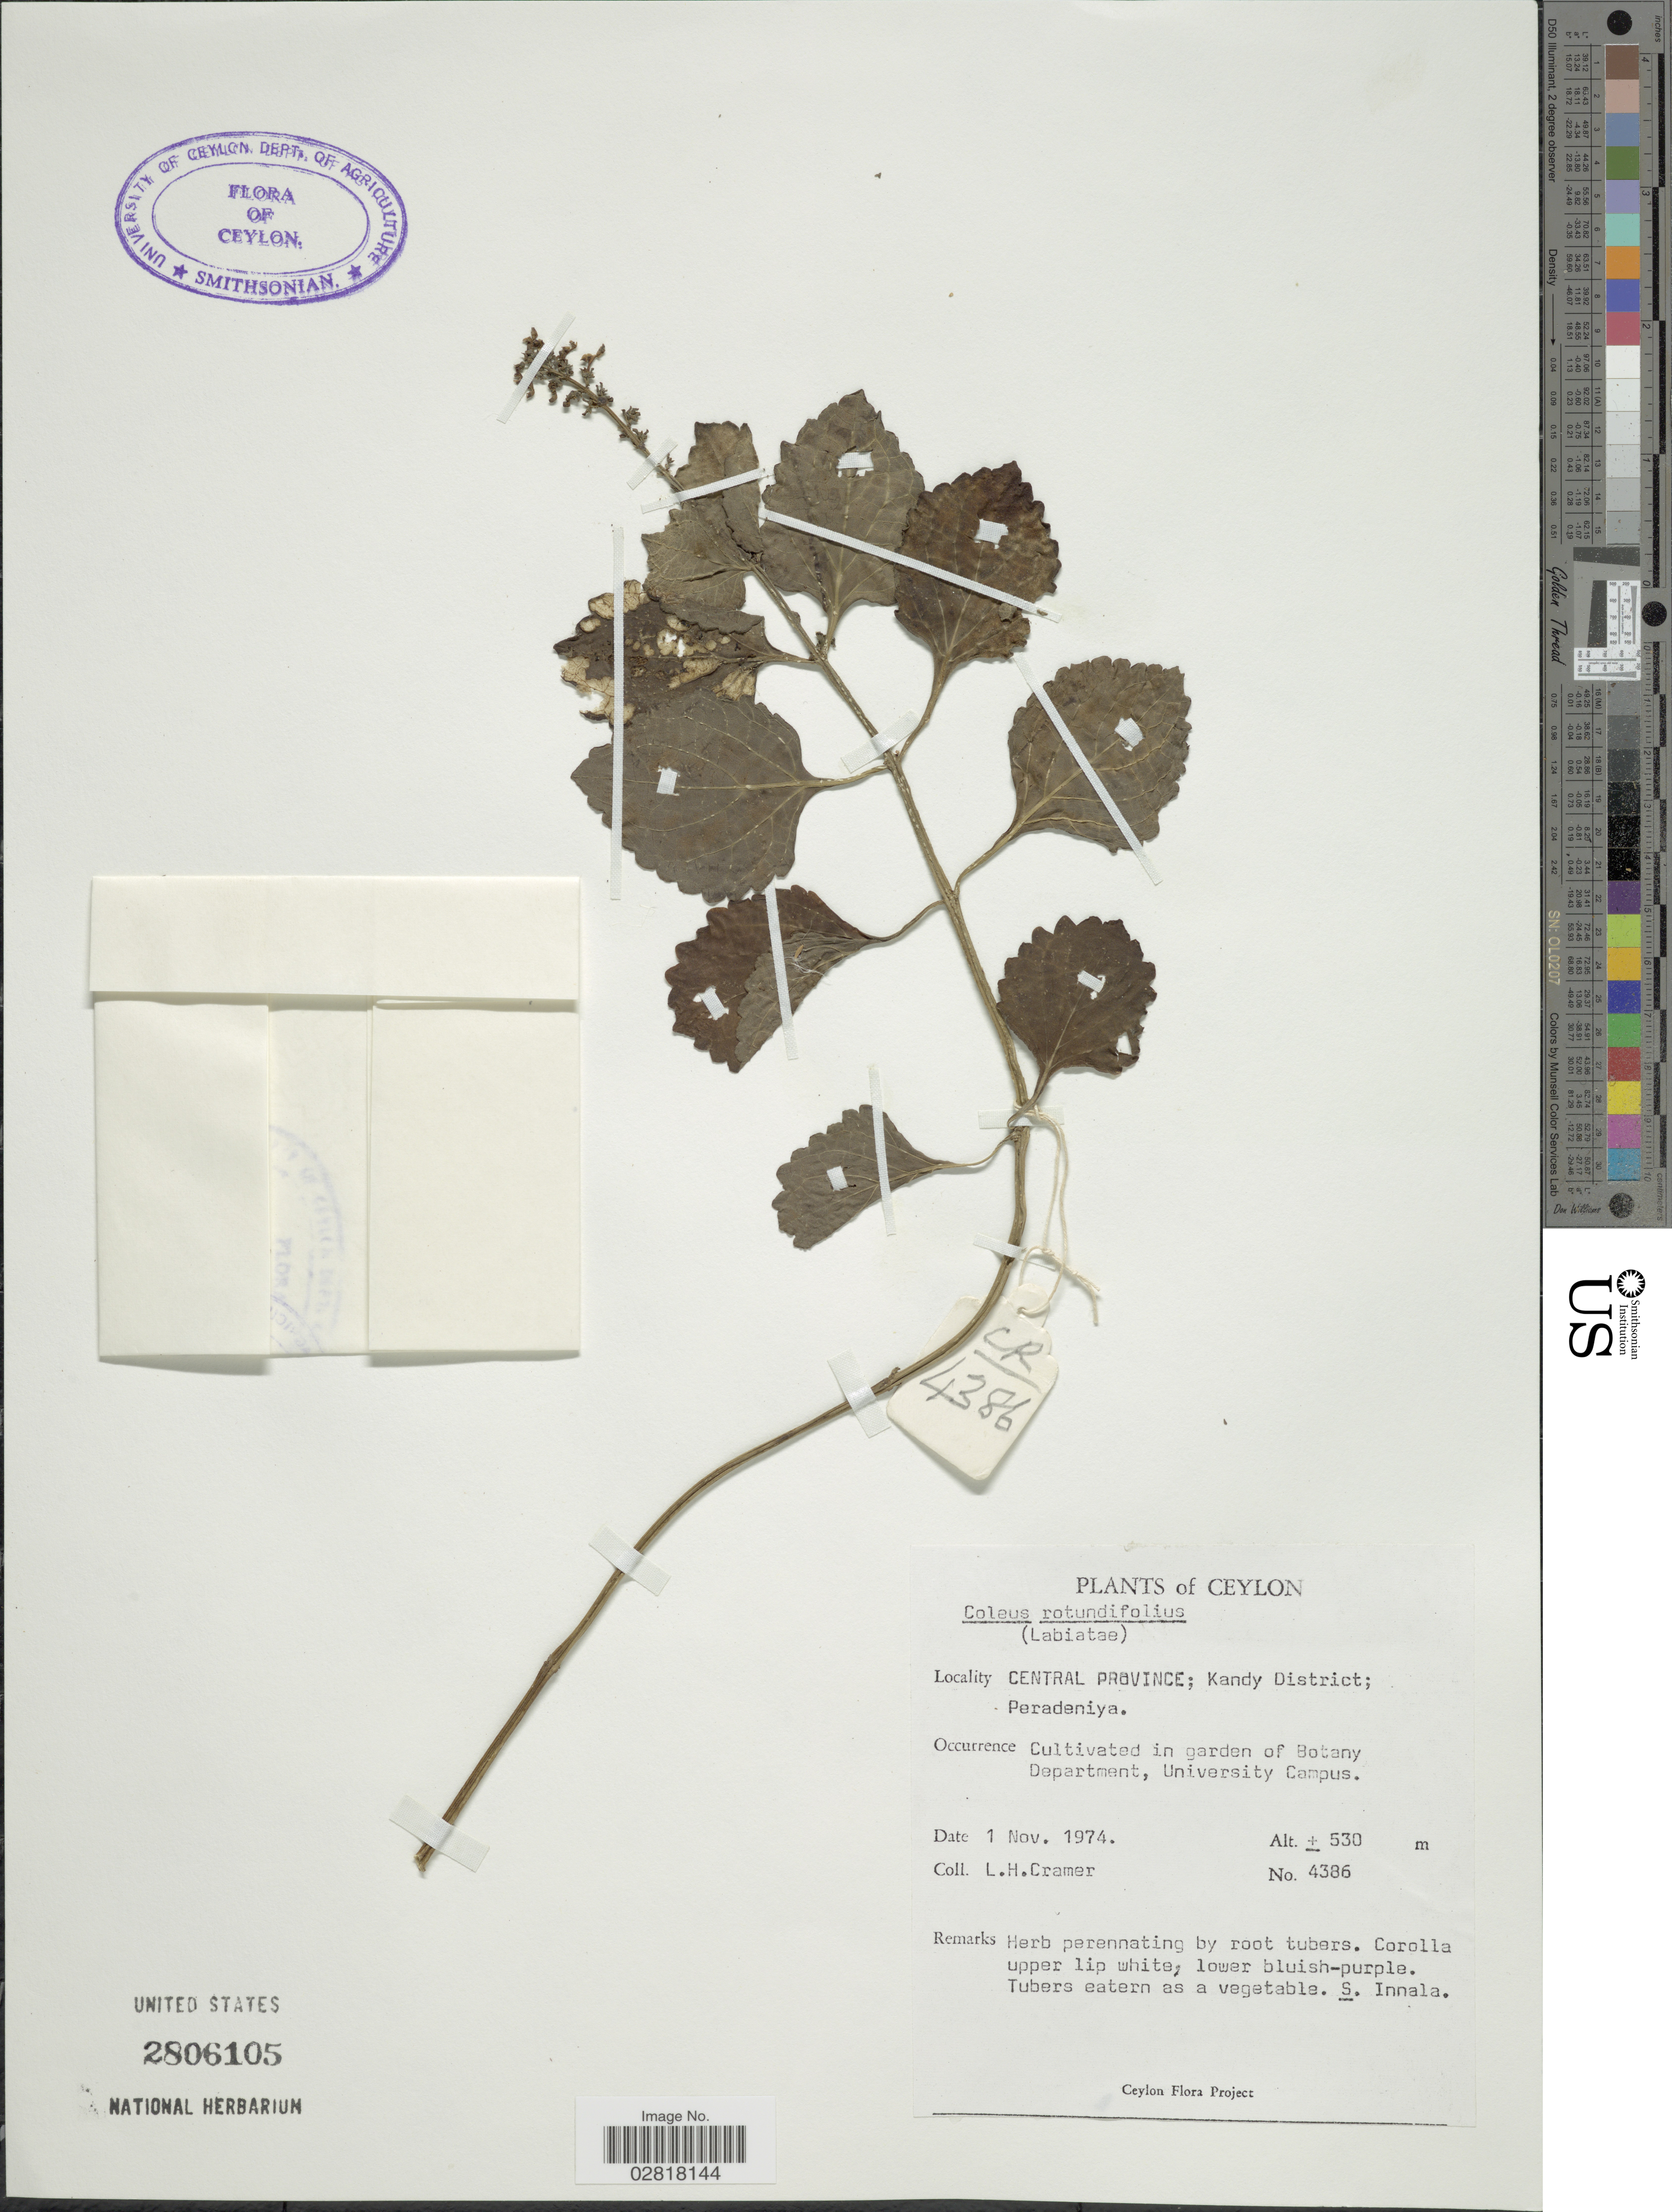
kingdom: Plantae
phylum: Tracheophyta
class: Magnoliopsida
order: Lamiales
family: Lamiaceae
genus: Plectranthus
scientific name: Plectranthus rotundifolius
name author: (Poir.) Spreng.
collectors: L. H. Cramer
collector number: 4386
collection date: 1974-11-01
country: Sri Lanka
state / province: Central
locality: Ceylon, Kandy District; Peradeniya, garden of Botany Department, University Campus.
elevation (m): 530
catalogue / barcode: US 2806105